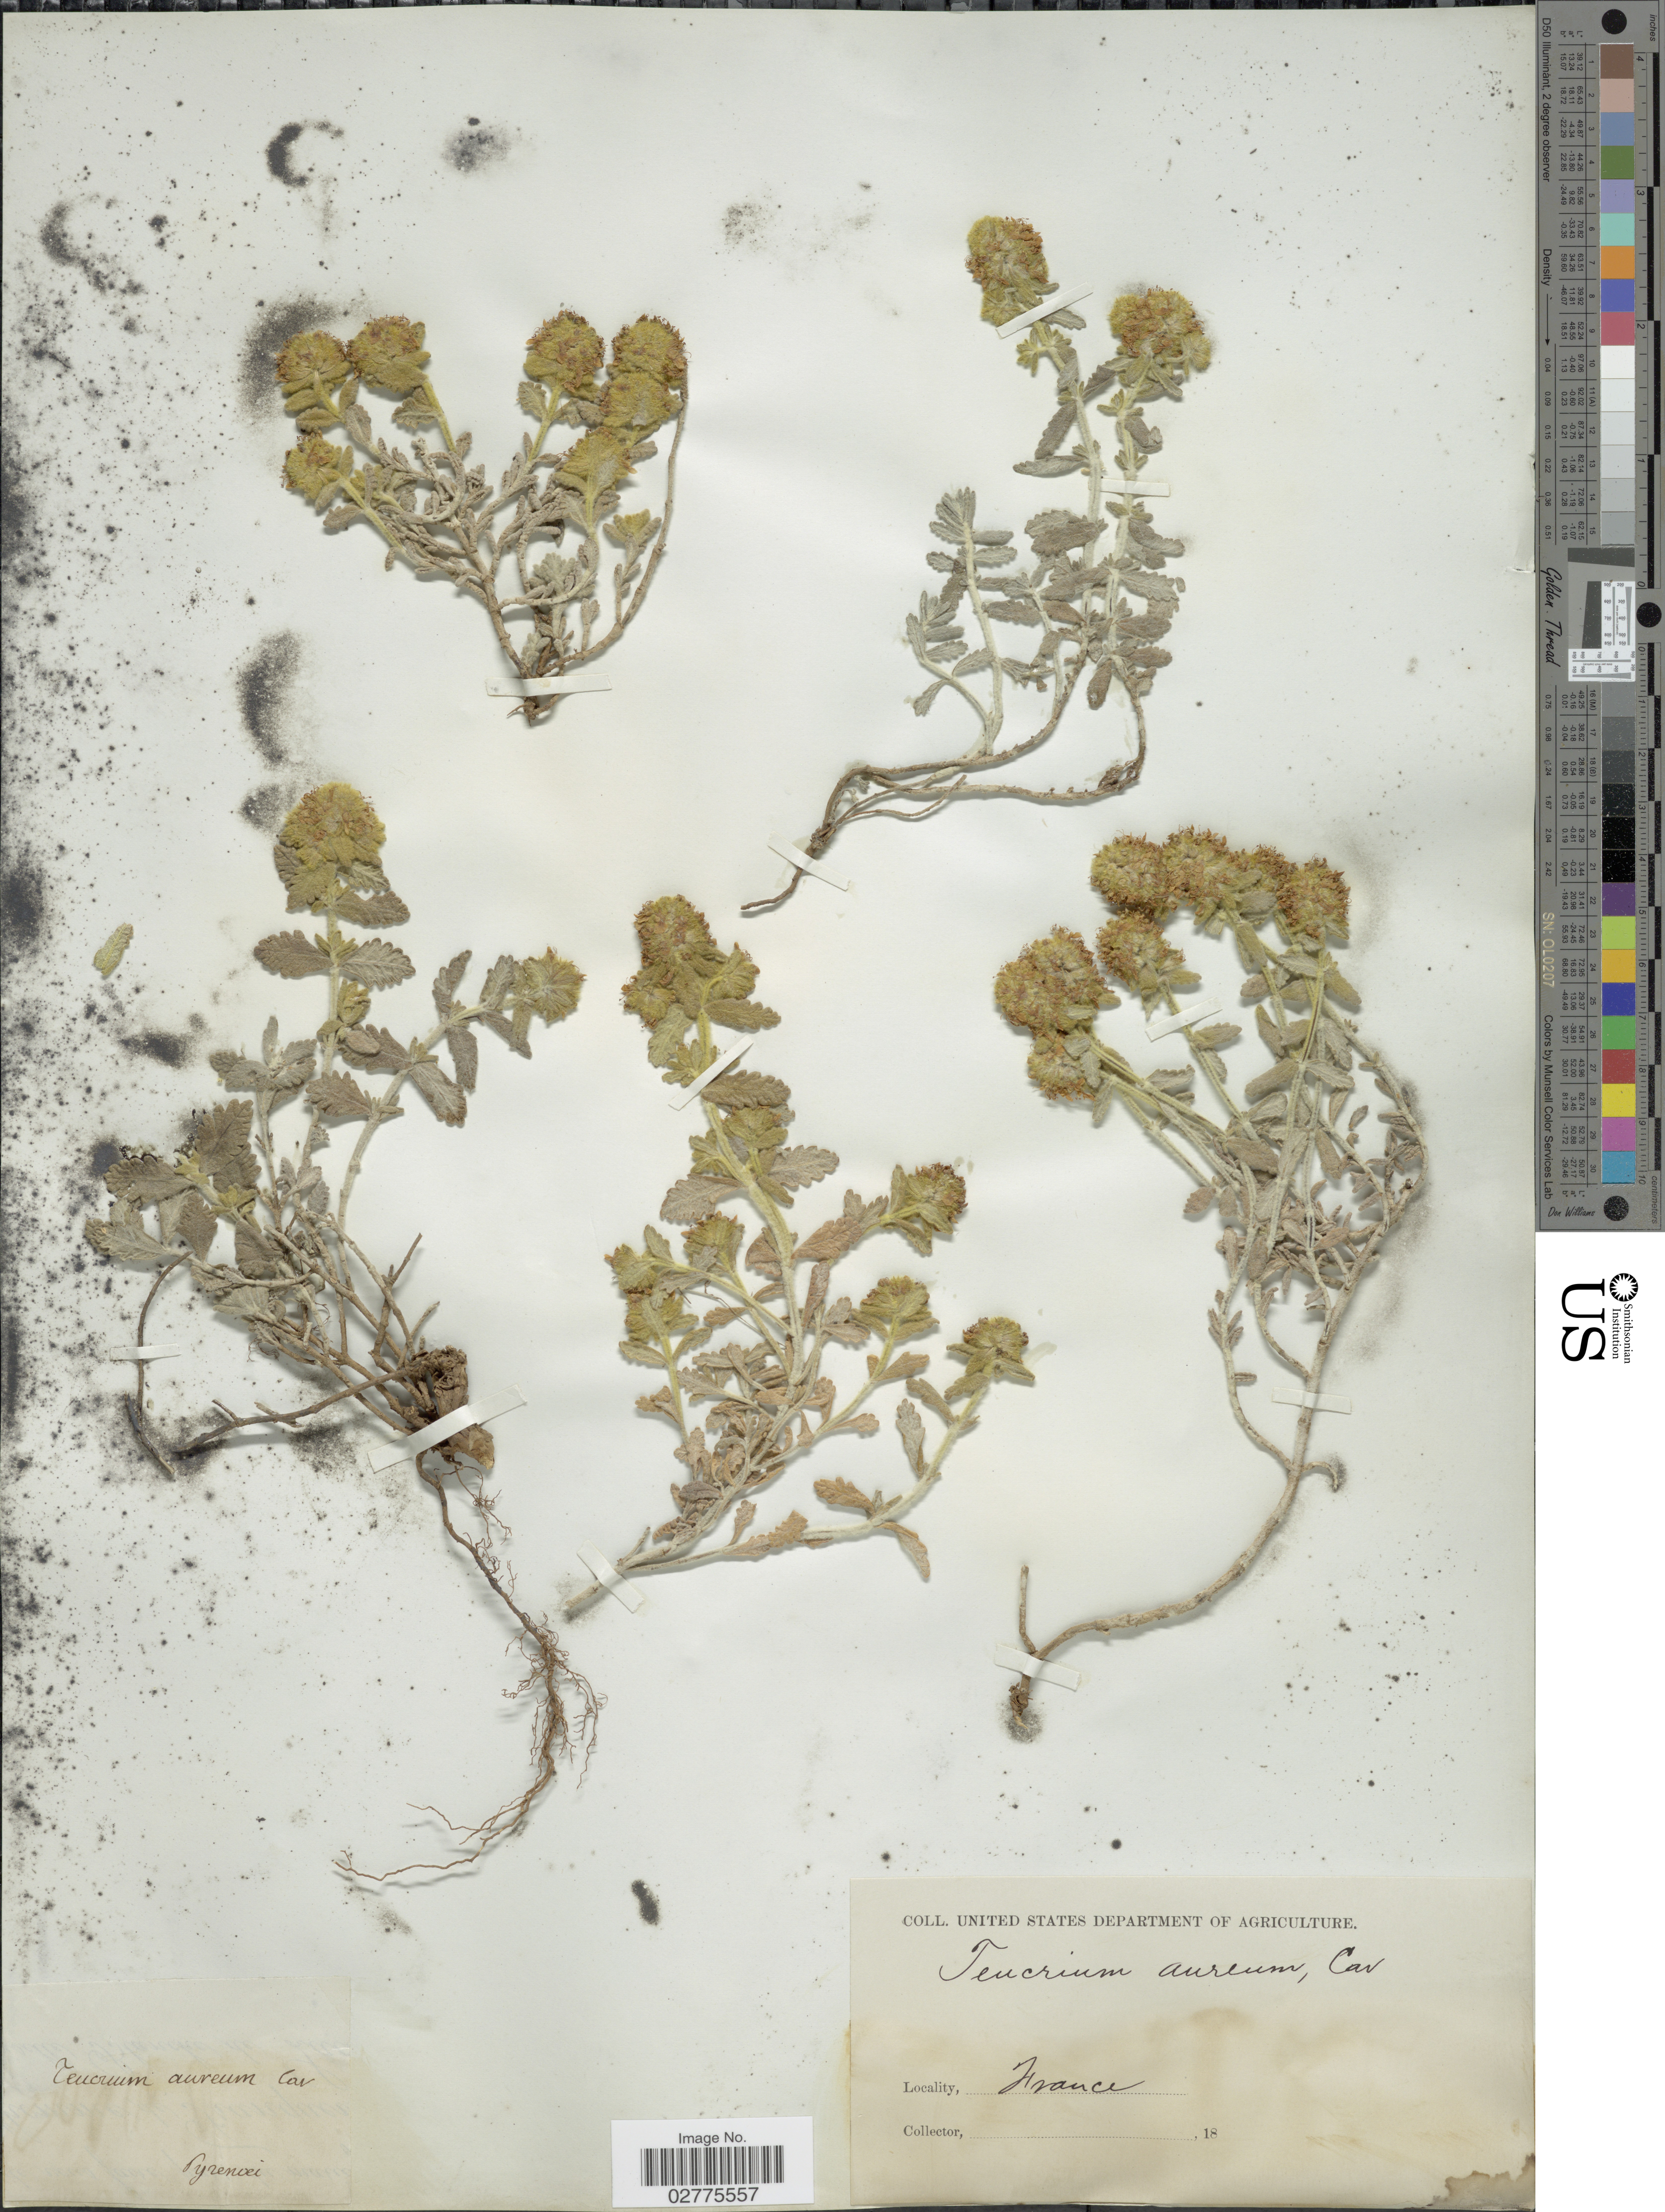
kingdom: Plantae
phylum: Tracheophyta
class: Magnoliopsida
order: Lamiales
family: Lamiaceae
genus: Teucrium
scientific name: Teucrium aureum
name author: Schreb.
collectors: United States Department of Agriculture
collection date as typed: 18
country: France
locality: Pyrenoei